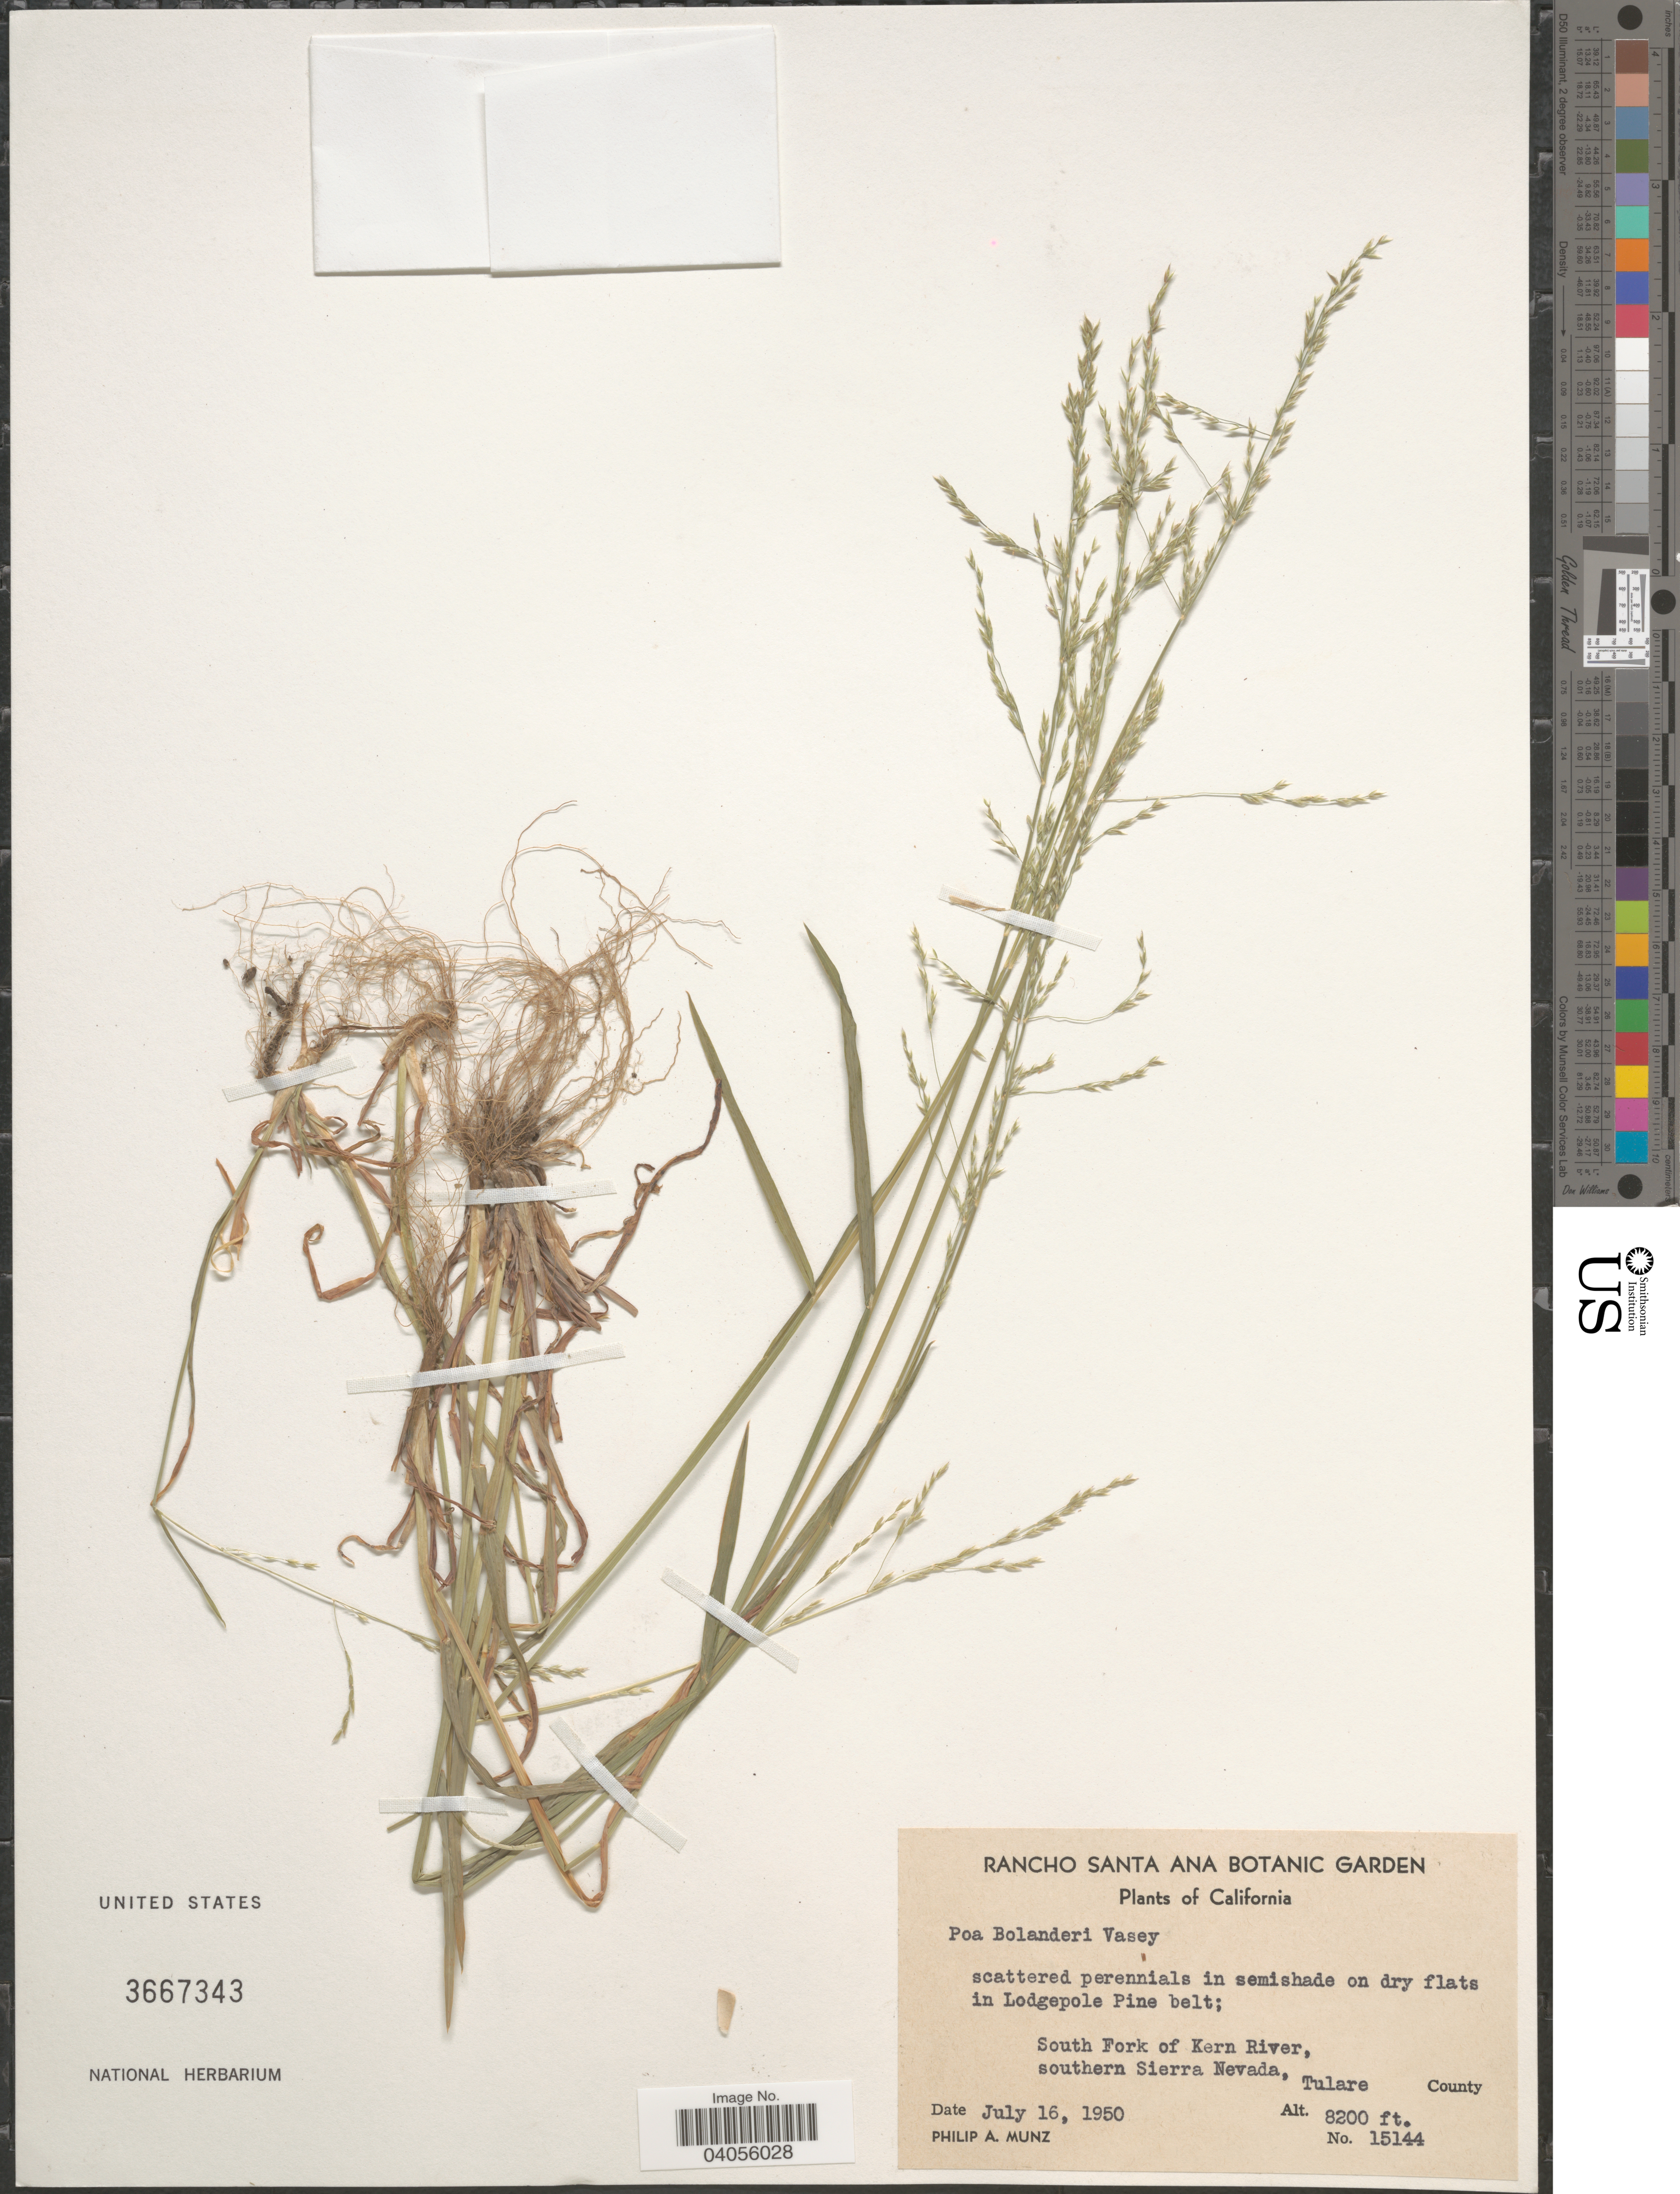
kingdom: Plantae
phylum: Tracheophyta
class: Liliopsida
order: Poales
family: Poaceae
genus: Poa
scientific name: Poa bolanderi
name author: Vasey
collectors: P. A. Munz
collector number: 15144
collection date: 1950-07-16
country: United States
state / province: California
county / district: Tulare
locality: Scattered perennials in semishade on dry flats in Lodgepole Pine belt; South Fork of Ken River, southern Sierra Nevada, Tulare County.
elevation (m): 2499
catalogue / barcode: US 3667343